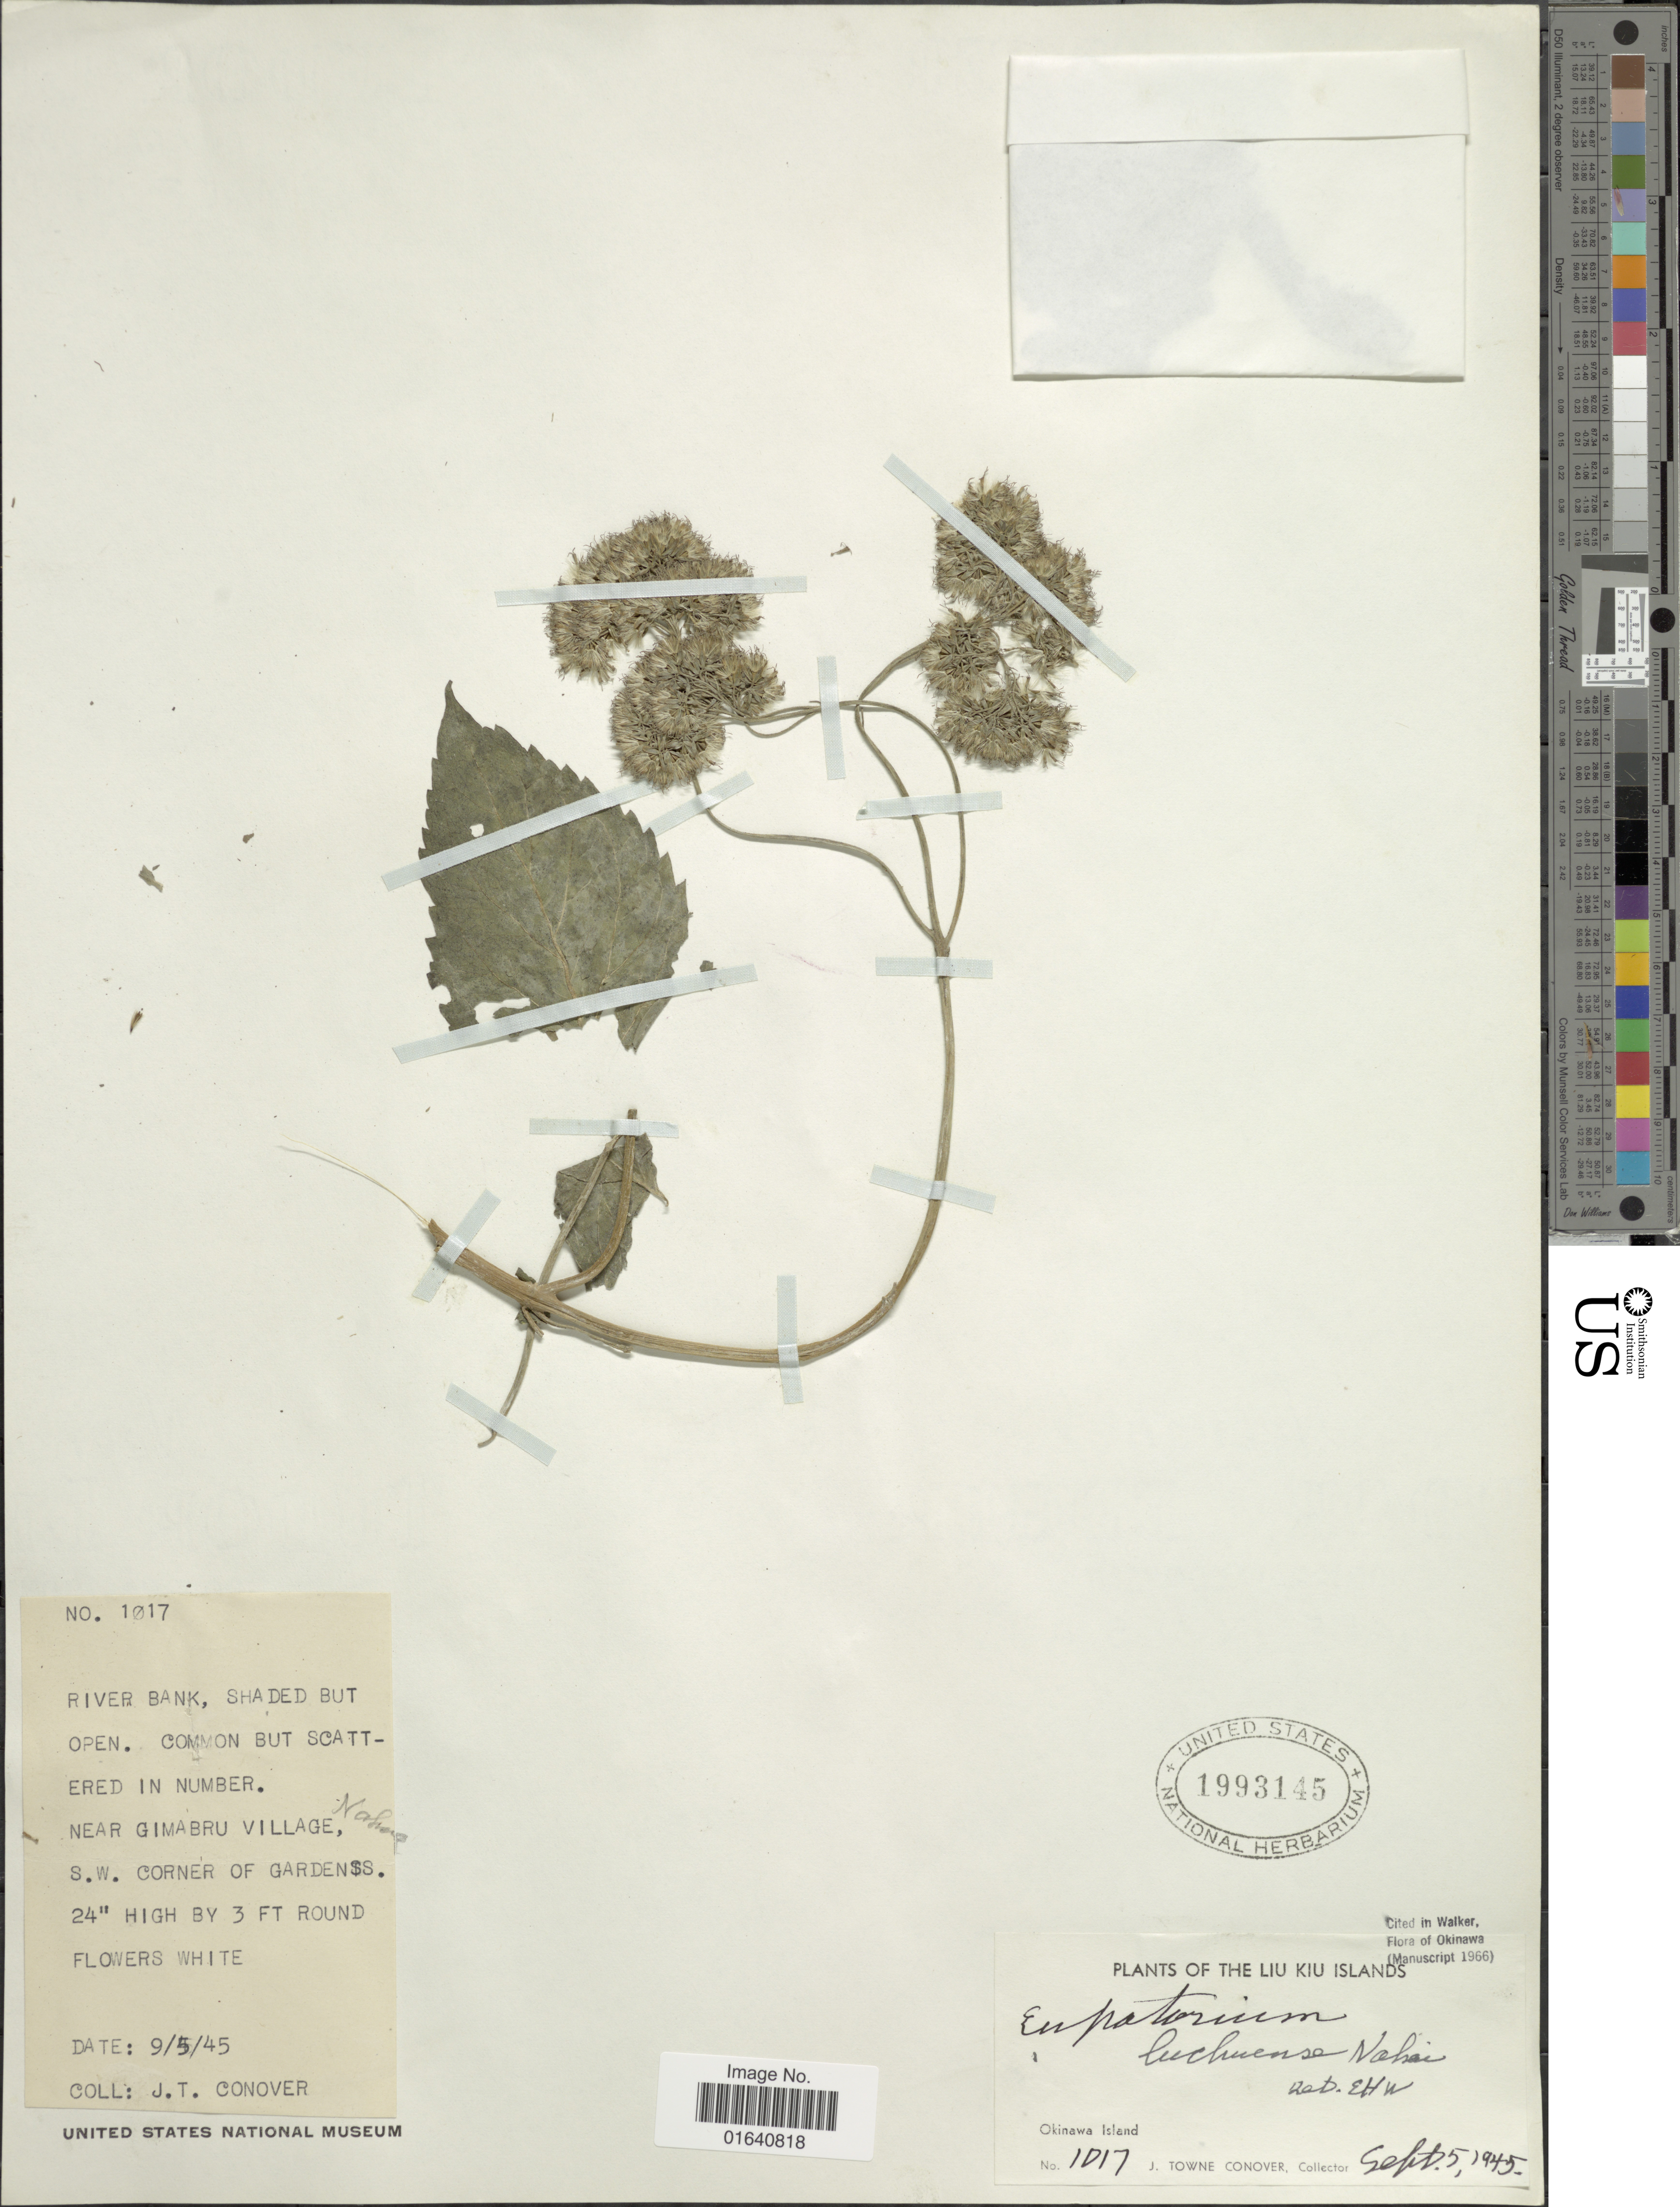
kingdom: Plantae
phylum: Tracheophyta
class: Magnoliopsida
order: Asterales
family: Asteraceae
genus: Eupatorium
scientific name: Eupatorium luchuense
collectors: J. T. Conover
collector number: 1017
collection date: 1945-09-05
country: Japan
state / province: Okinawa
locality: The Liu Kiu Islands, Okinawa Island, River bank, Near Gimambu Village, S.W. Corner of Gardens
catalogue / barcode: US 1993145